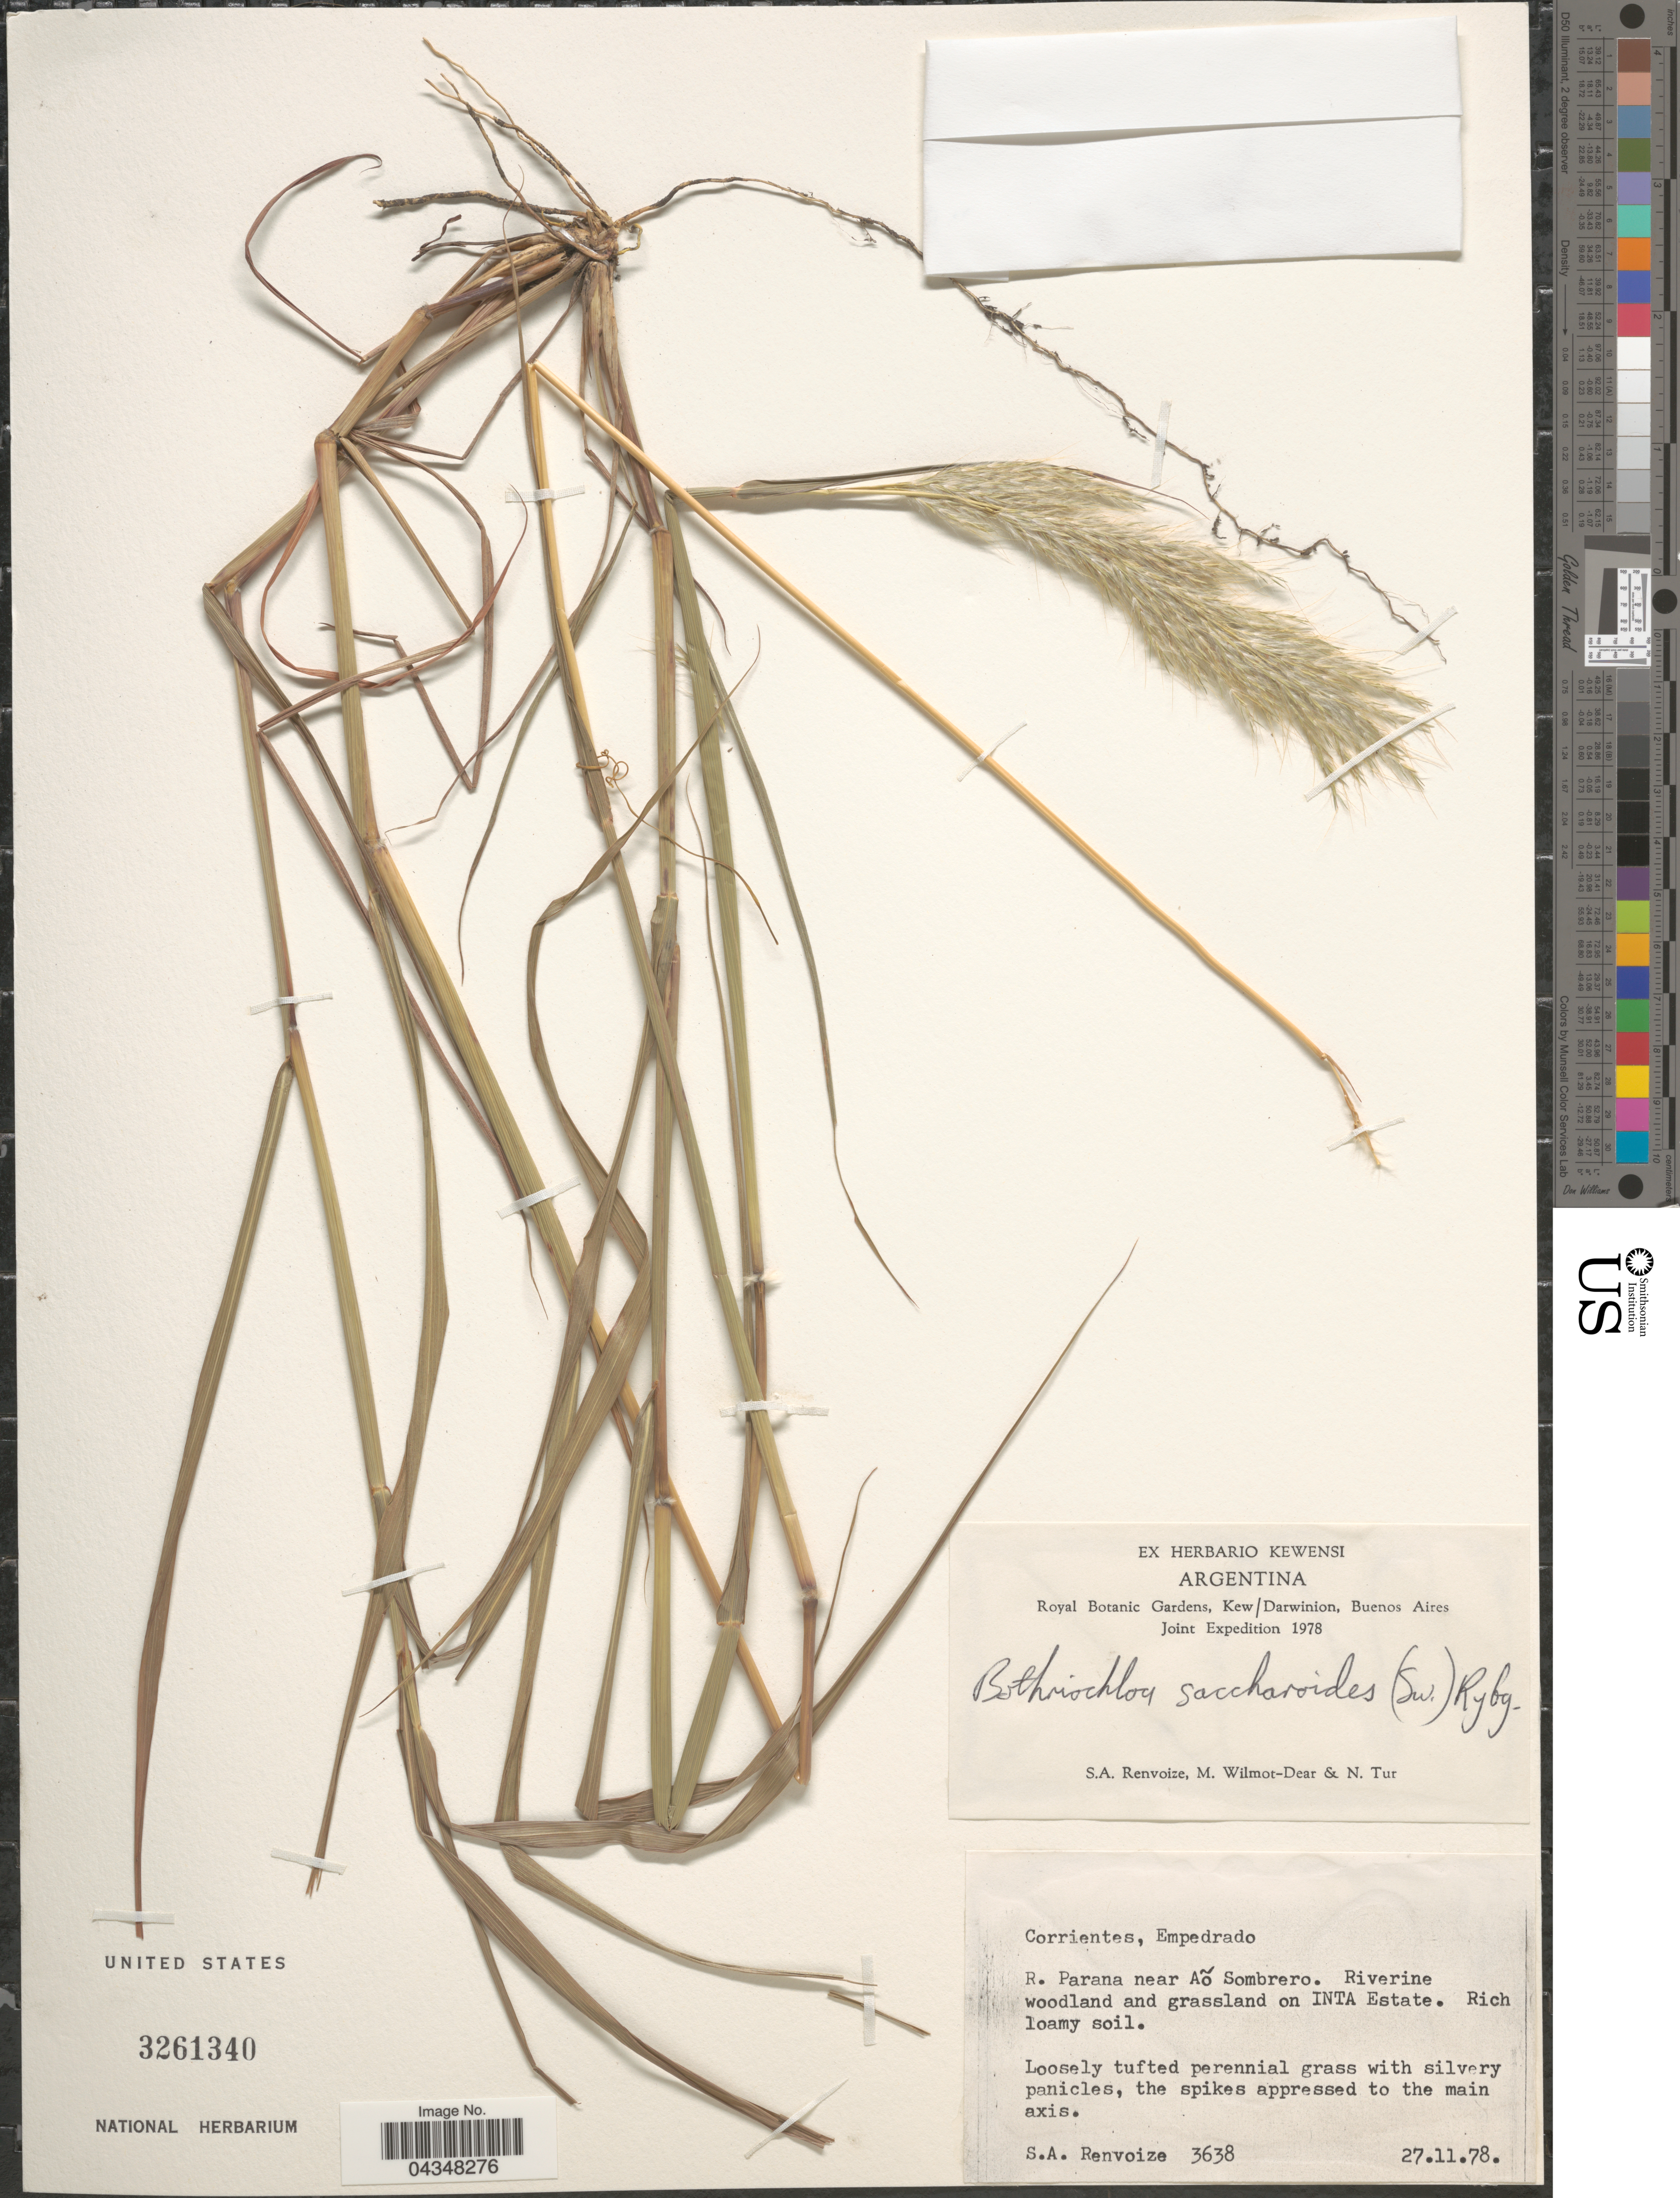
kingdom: Plantae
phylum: Tracheophyta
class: Liliopsida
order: Poales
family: Poaceae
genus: Bothriochloa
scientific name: Bothriochloa laguroides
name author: (DC.) Herter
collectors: S. A. Renvoize, M. Wilmot-Dear & N. Tur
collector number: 3638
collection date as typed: Transcribed d/m/y: 27/11/78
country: Argentina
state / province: Corrientes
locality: Joint Expedition 1978. Empedrado. R. Parana near Aõ Sombrero. Riverine woodland and grassland on INTA Estate.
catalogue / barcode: US 3261340